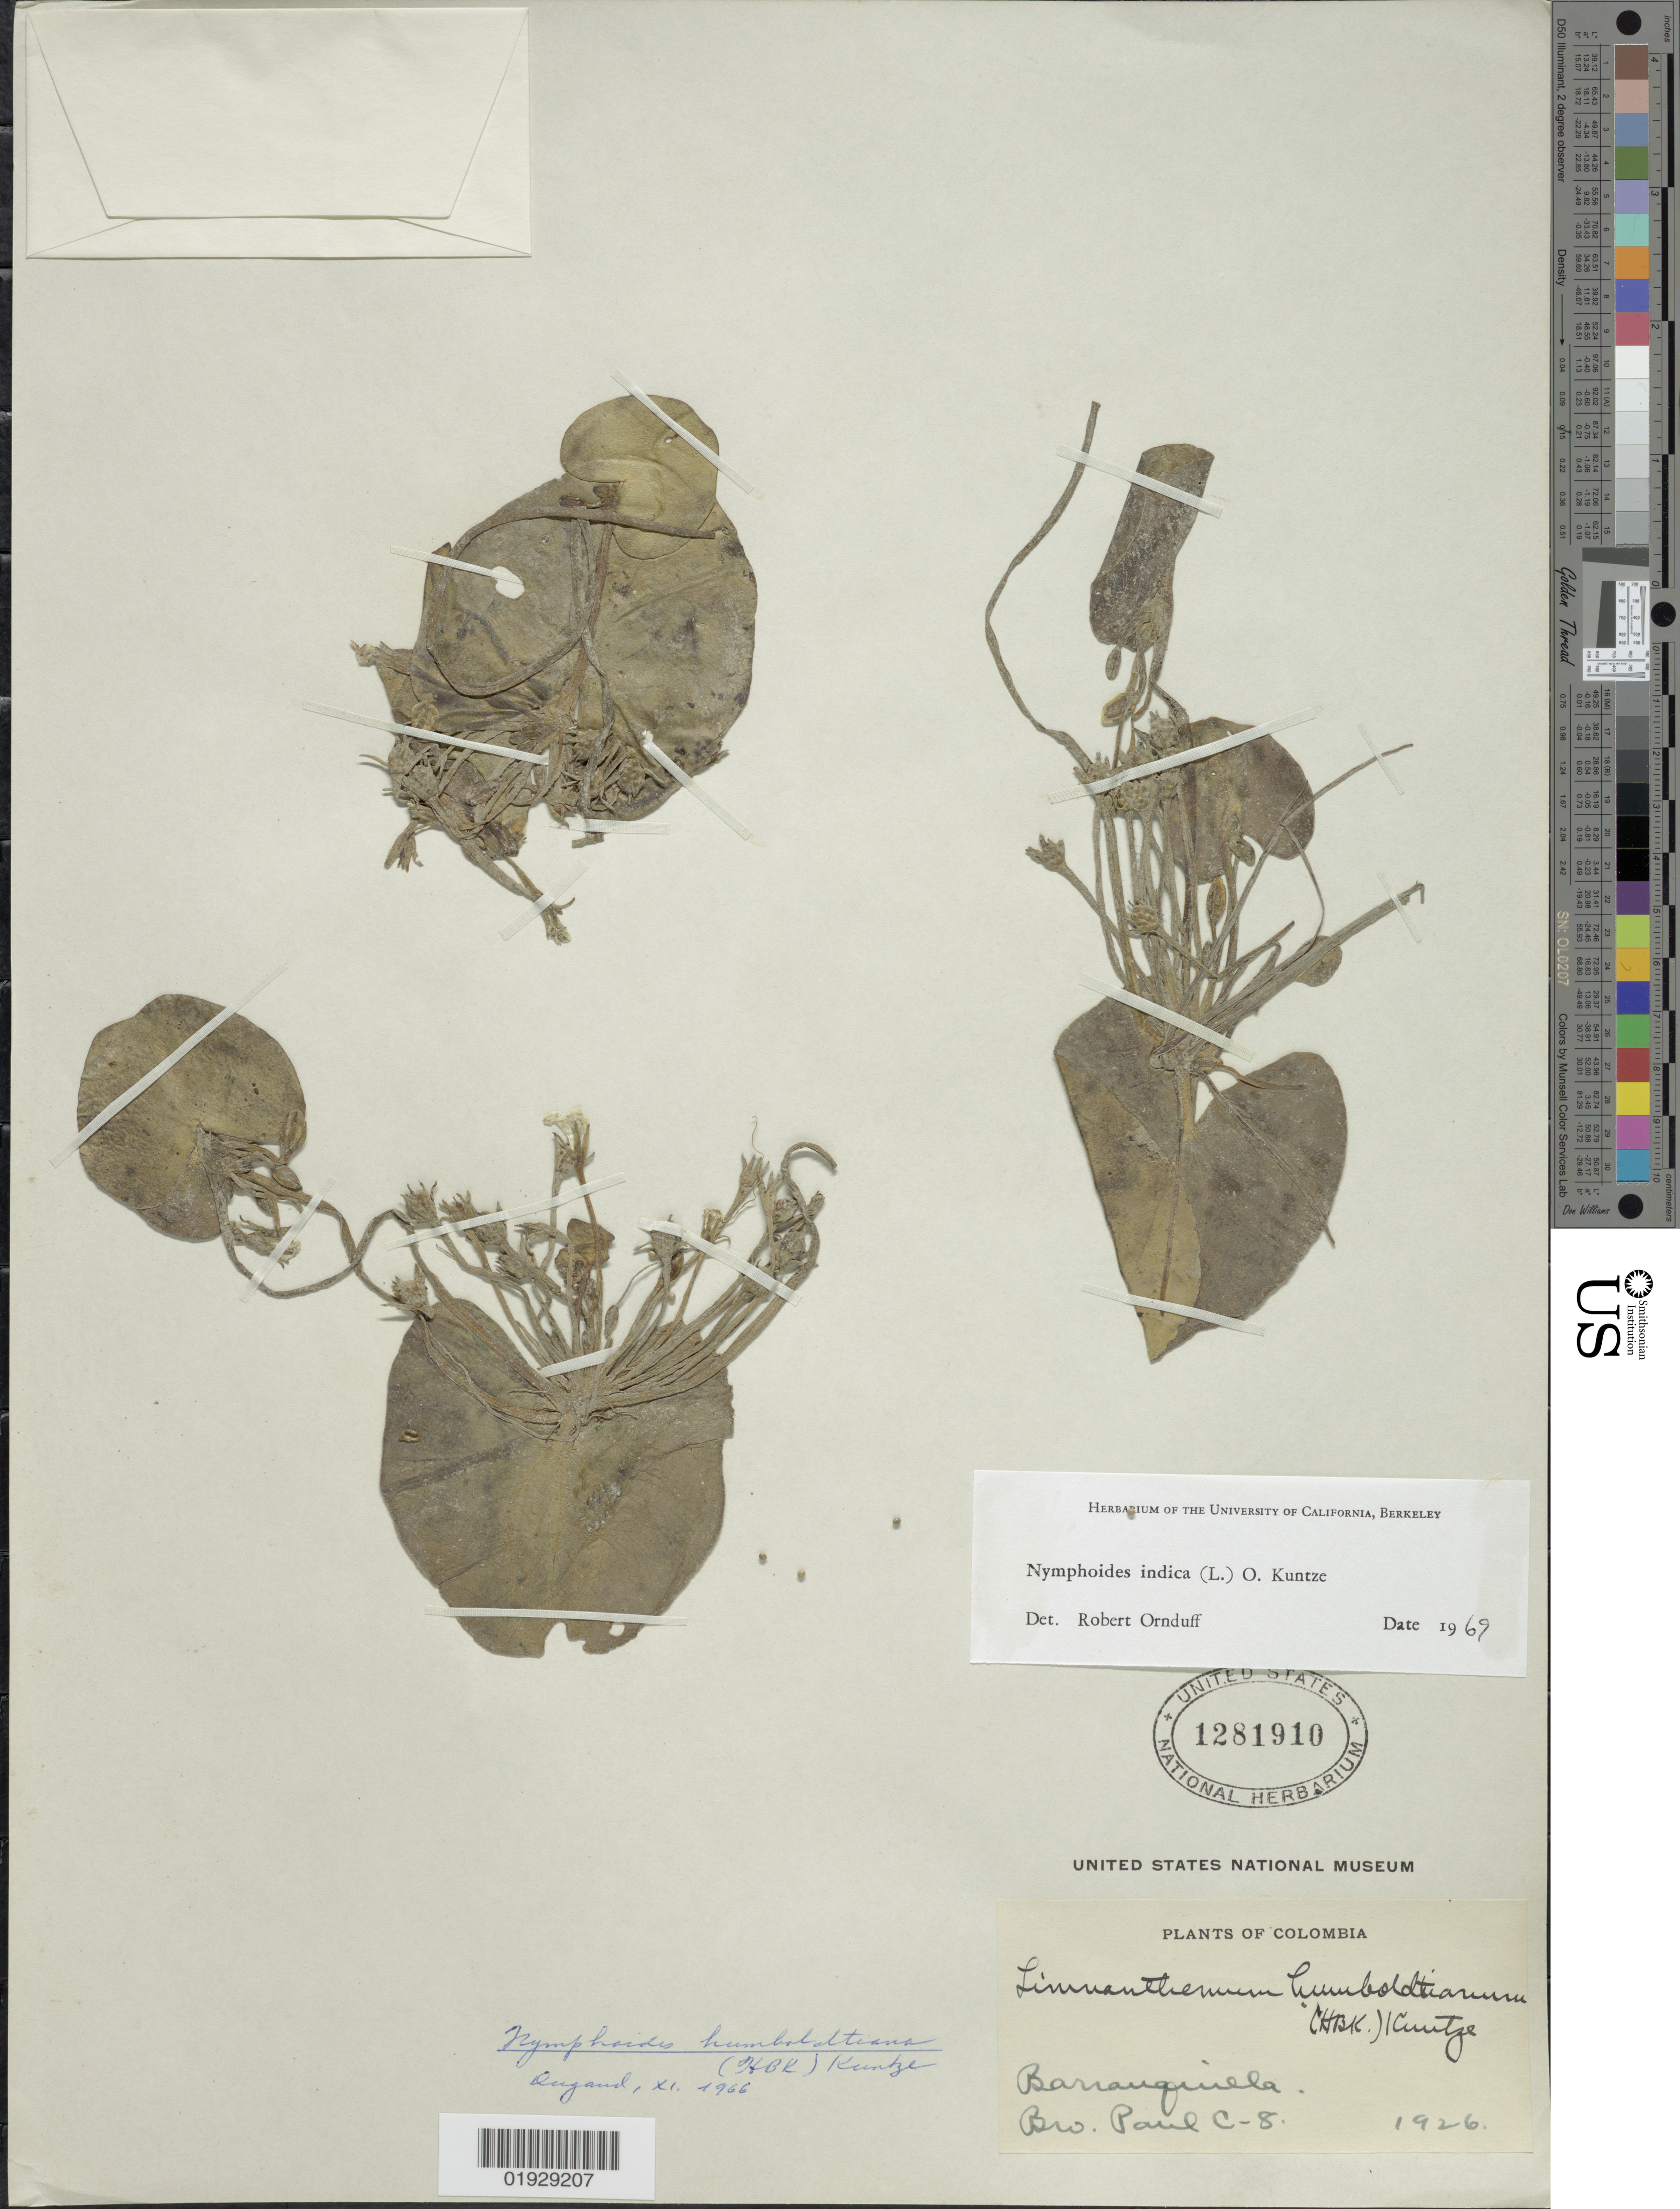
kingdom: Plantae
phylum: Tracheophyta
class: Magnoliopsida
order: Asterales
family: Menyanthaceae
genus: Nymphoides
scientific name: Nymphoides indica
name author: (L.) Kuntze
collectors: B. Paul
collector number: C-8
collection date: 1926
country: Colombia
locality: Barranquilla.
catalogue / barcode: US 1281910